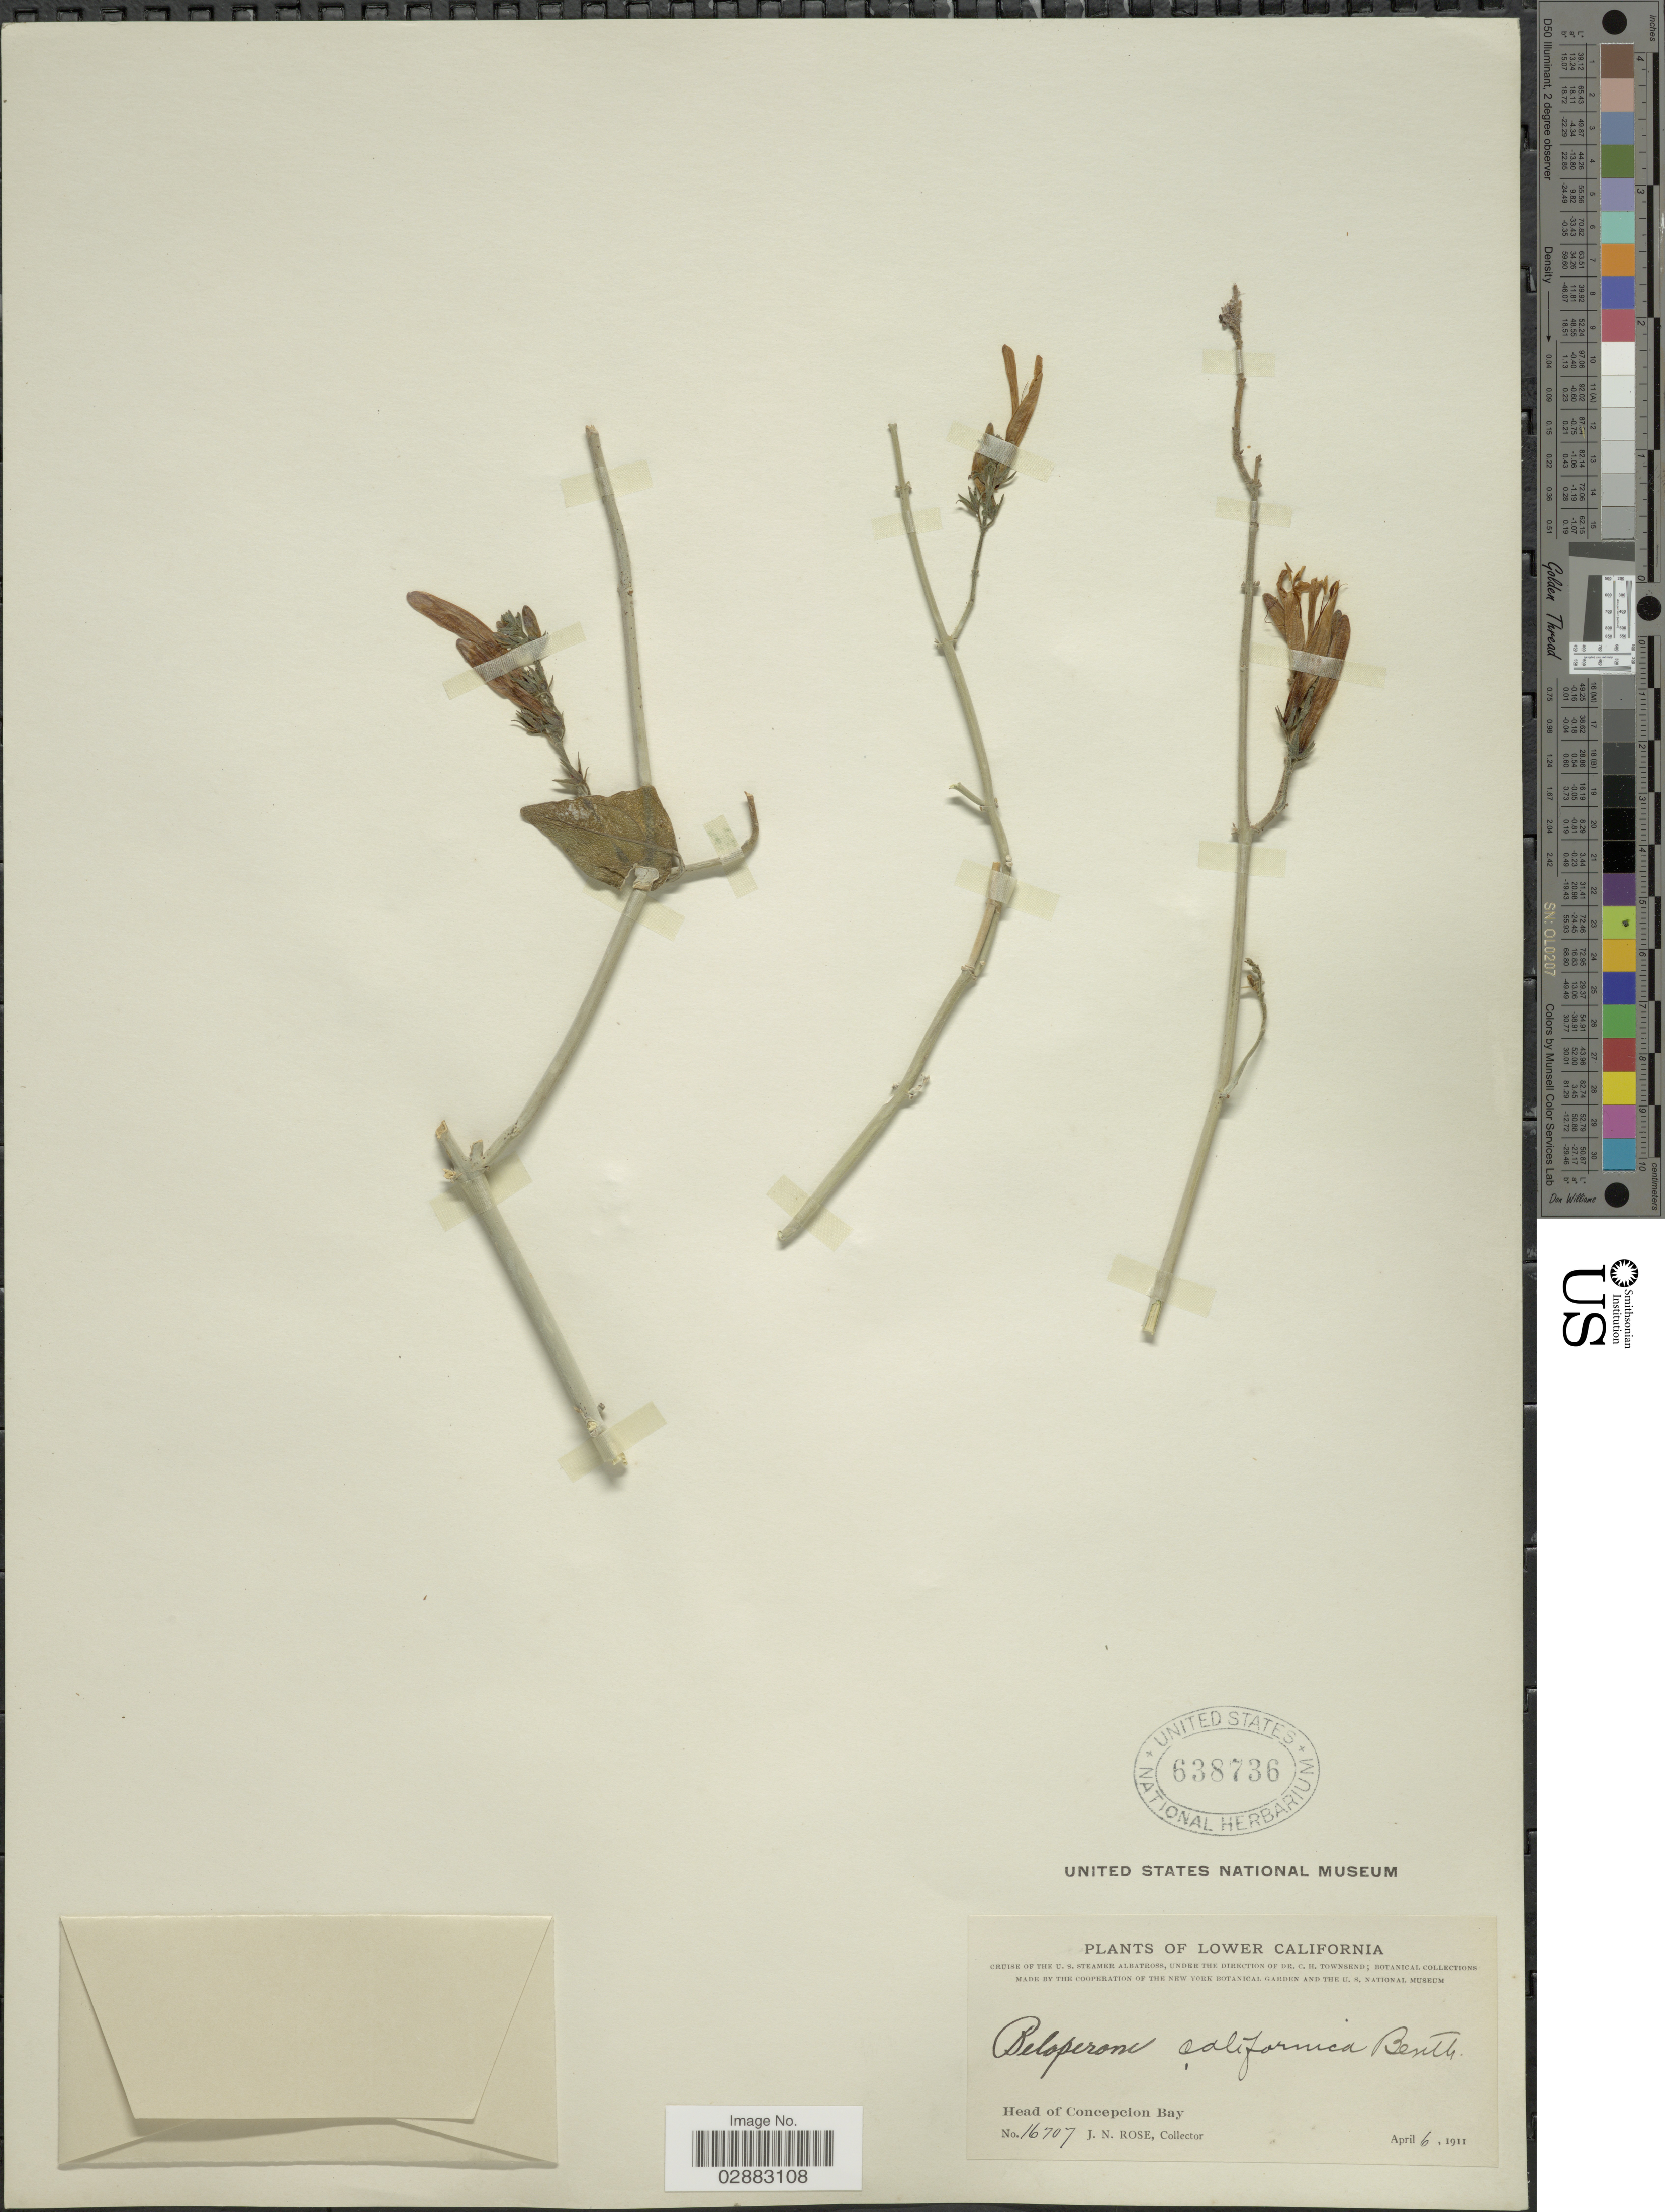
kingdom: Plantae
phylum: Tracheophyta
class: Magnoliopsida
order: Lamiales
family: Acanthaceae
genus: Beloperone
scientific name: Beloperone californica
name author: Benth.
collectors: J. N. Rose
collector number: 16707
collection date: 1911-04-06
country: Mexico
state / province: Baja California Sur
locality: Lower California. Head of Concepcion Bay.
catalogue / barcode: US 638736